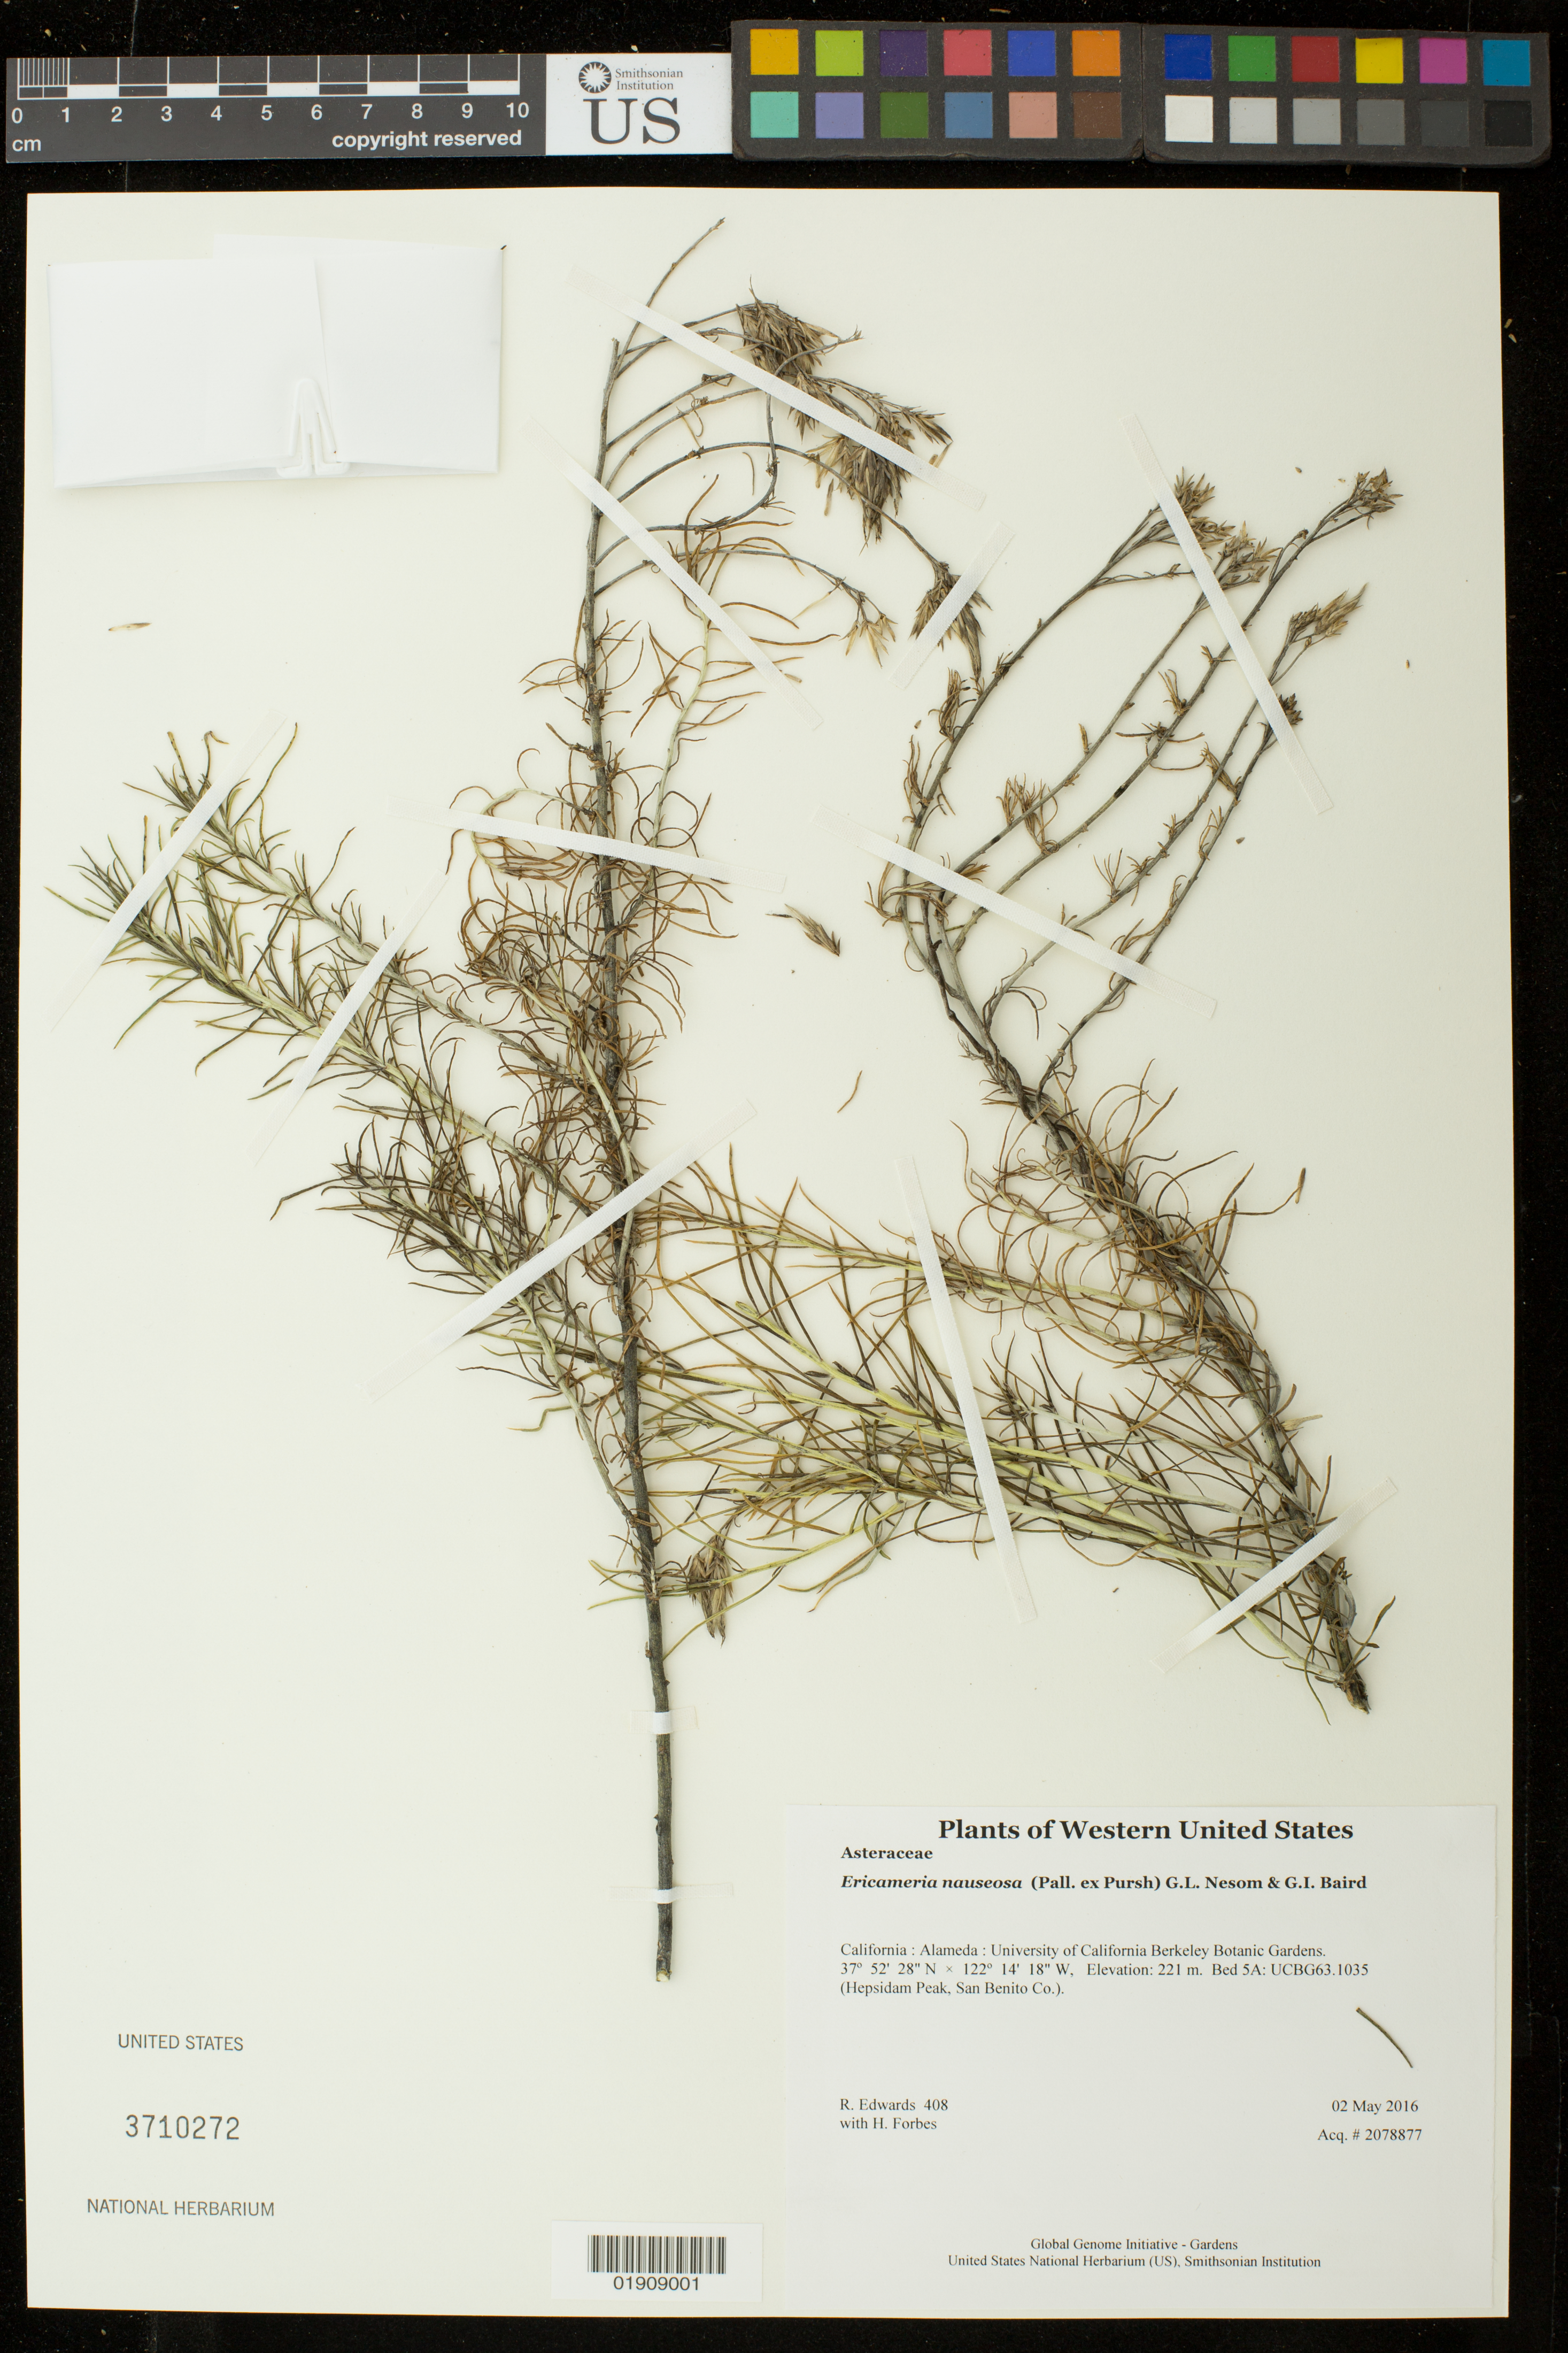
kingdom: Plantae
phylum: Tracheophyta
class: Magnoliopsida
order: Asterales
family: Asteraceae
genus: Ericameria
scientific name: Ericameria nauseosa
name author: (Pall. ex Pursh) G.L. Nesom & G.I. Baird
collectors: H. Forbes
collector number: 408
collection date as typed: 2 May 2016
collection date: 2016-05-02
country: United States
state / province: California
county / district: Alameda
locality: University of California Berkeley Botanic Gardens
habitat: Bed 5A: UCBG63.1035 (Hepsidam Peak, San Benito Co.)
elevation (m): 221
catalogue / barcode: US 3710272